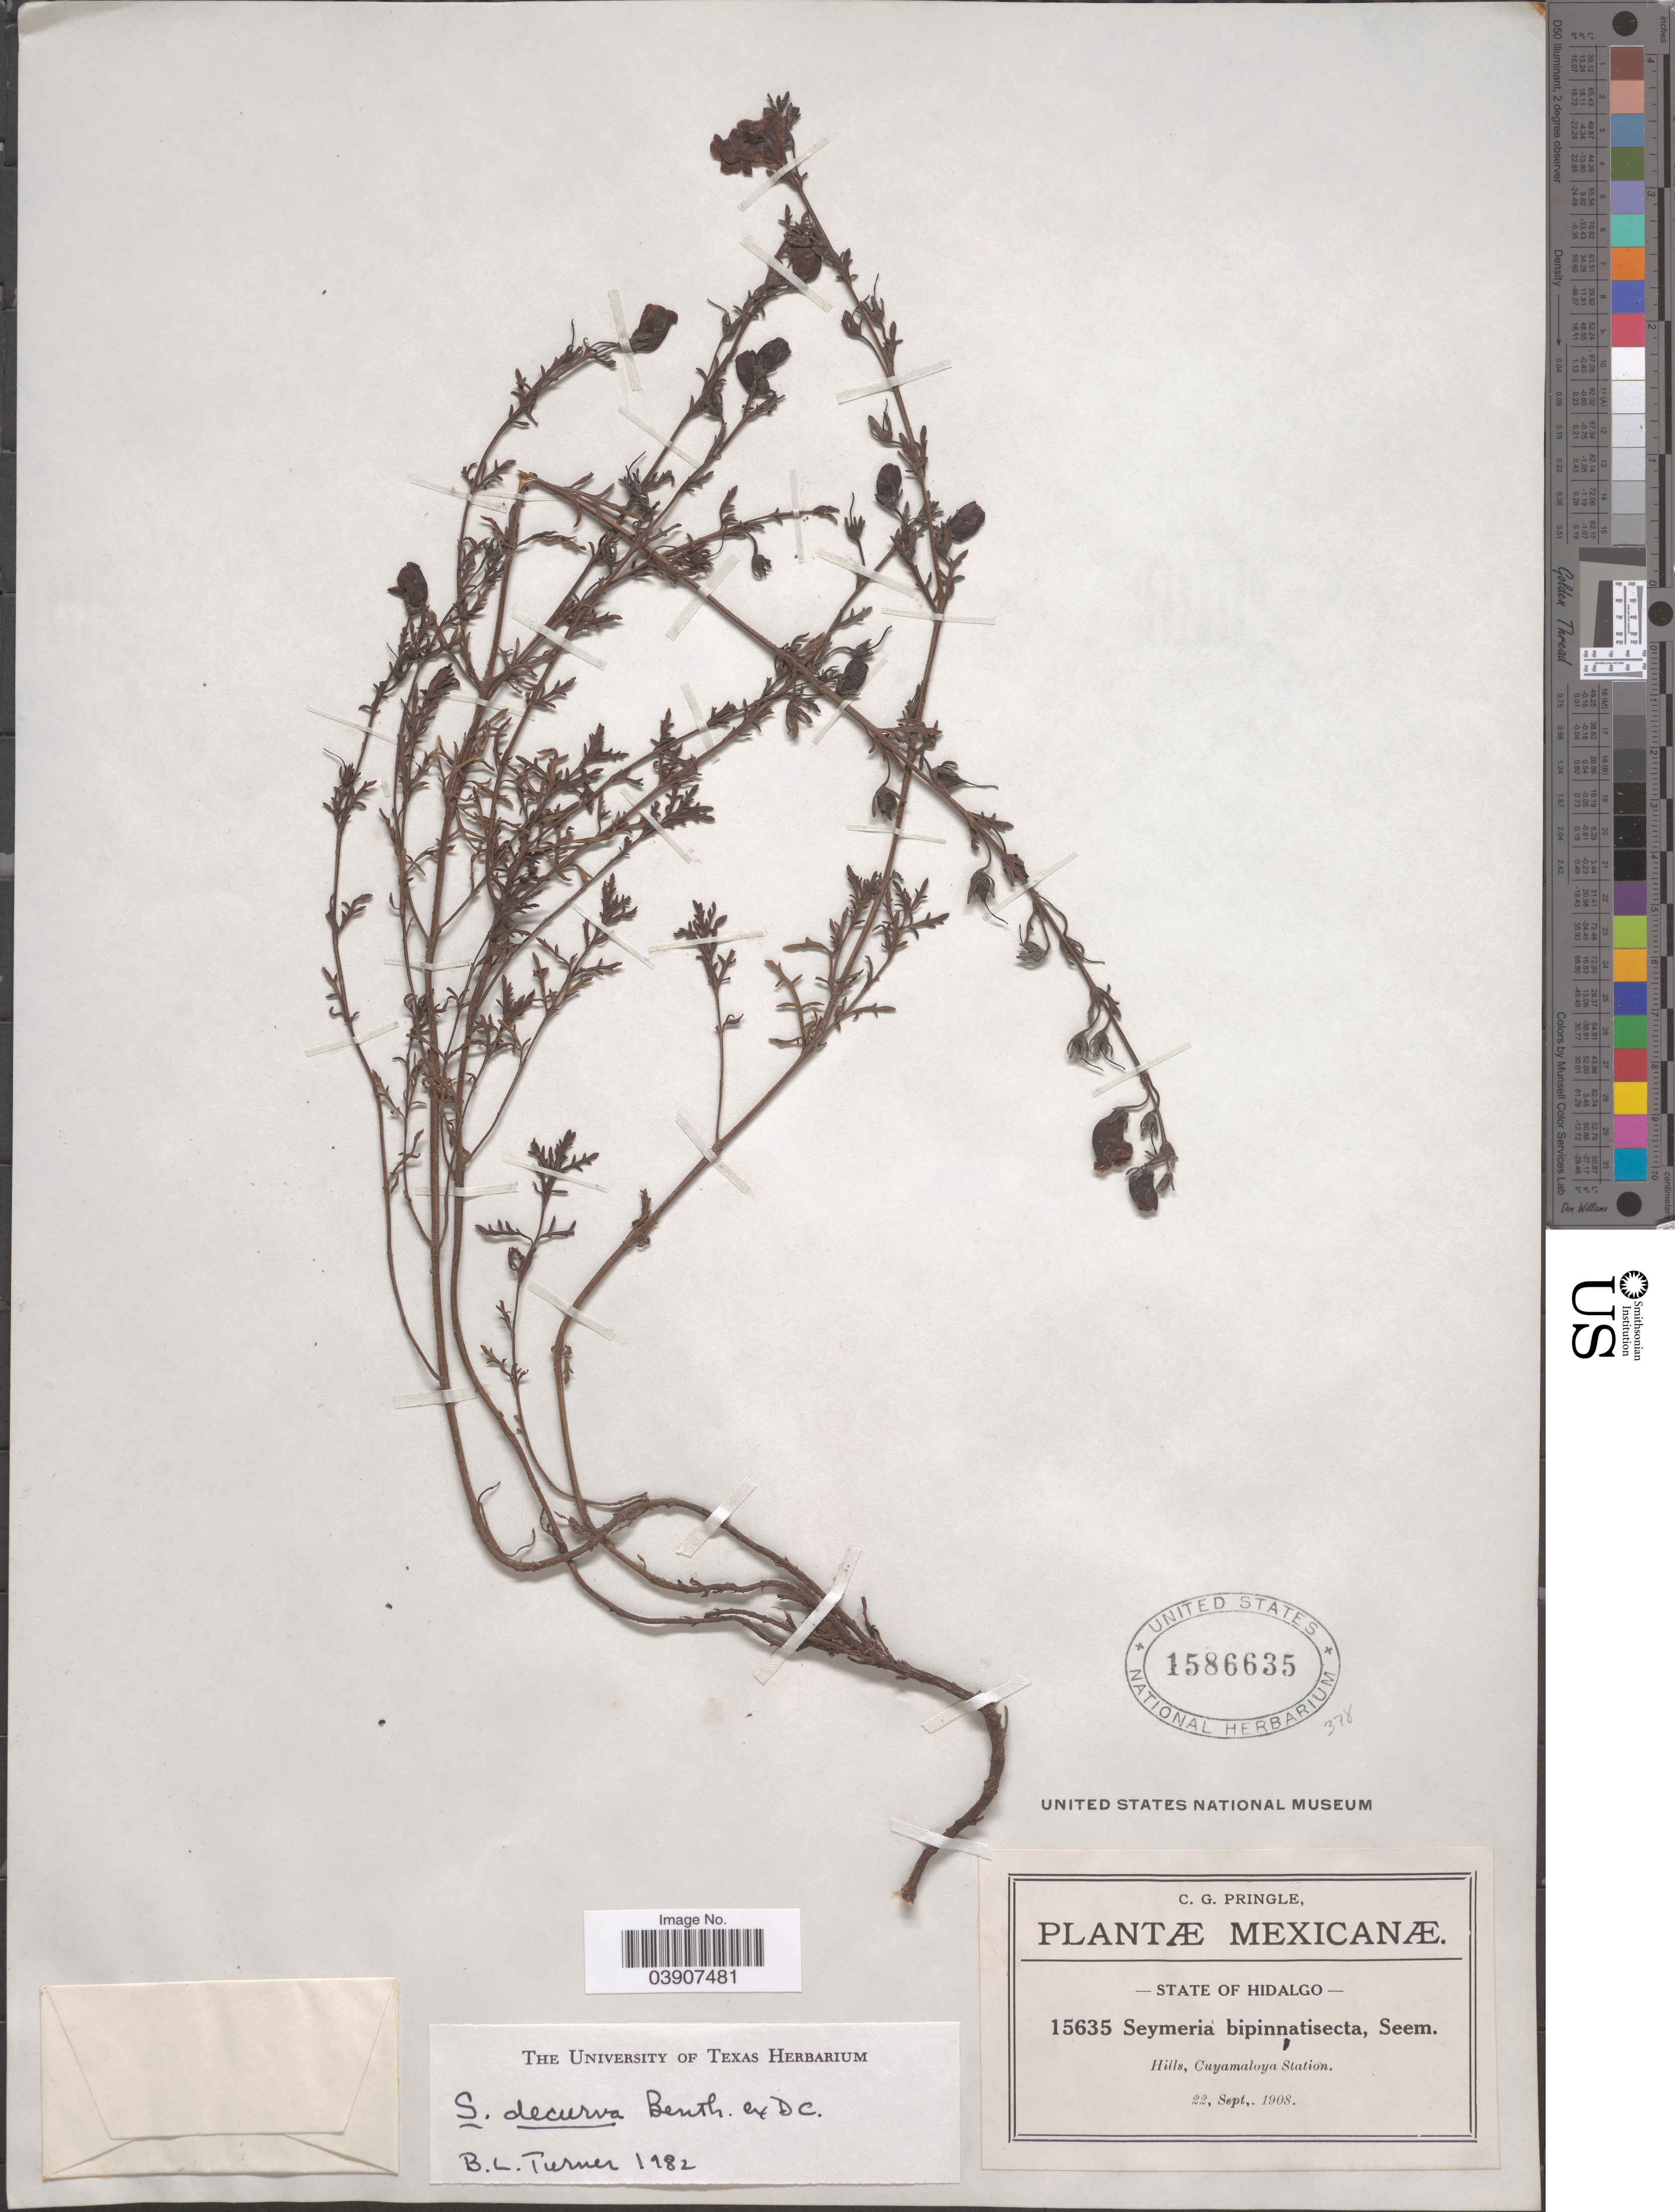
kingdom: Plantae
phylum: Tracheophyta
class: Magnoliopsida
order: Lamiales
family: Orobanchaceae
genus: Seymeria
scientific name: Seymeria decurva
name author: Benth.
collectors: C. G. Pringle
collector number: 15635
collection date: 1908-09-22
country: Mexico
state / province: Hidalgo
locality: Hills, Cuyamaloya Station.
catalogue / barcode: US 1586635